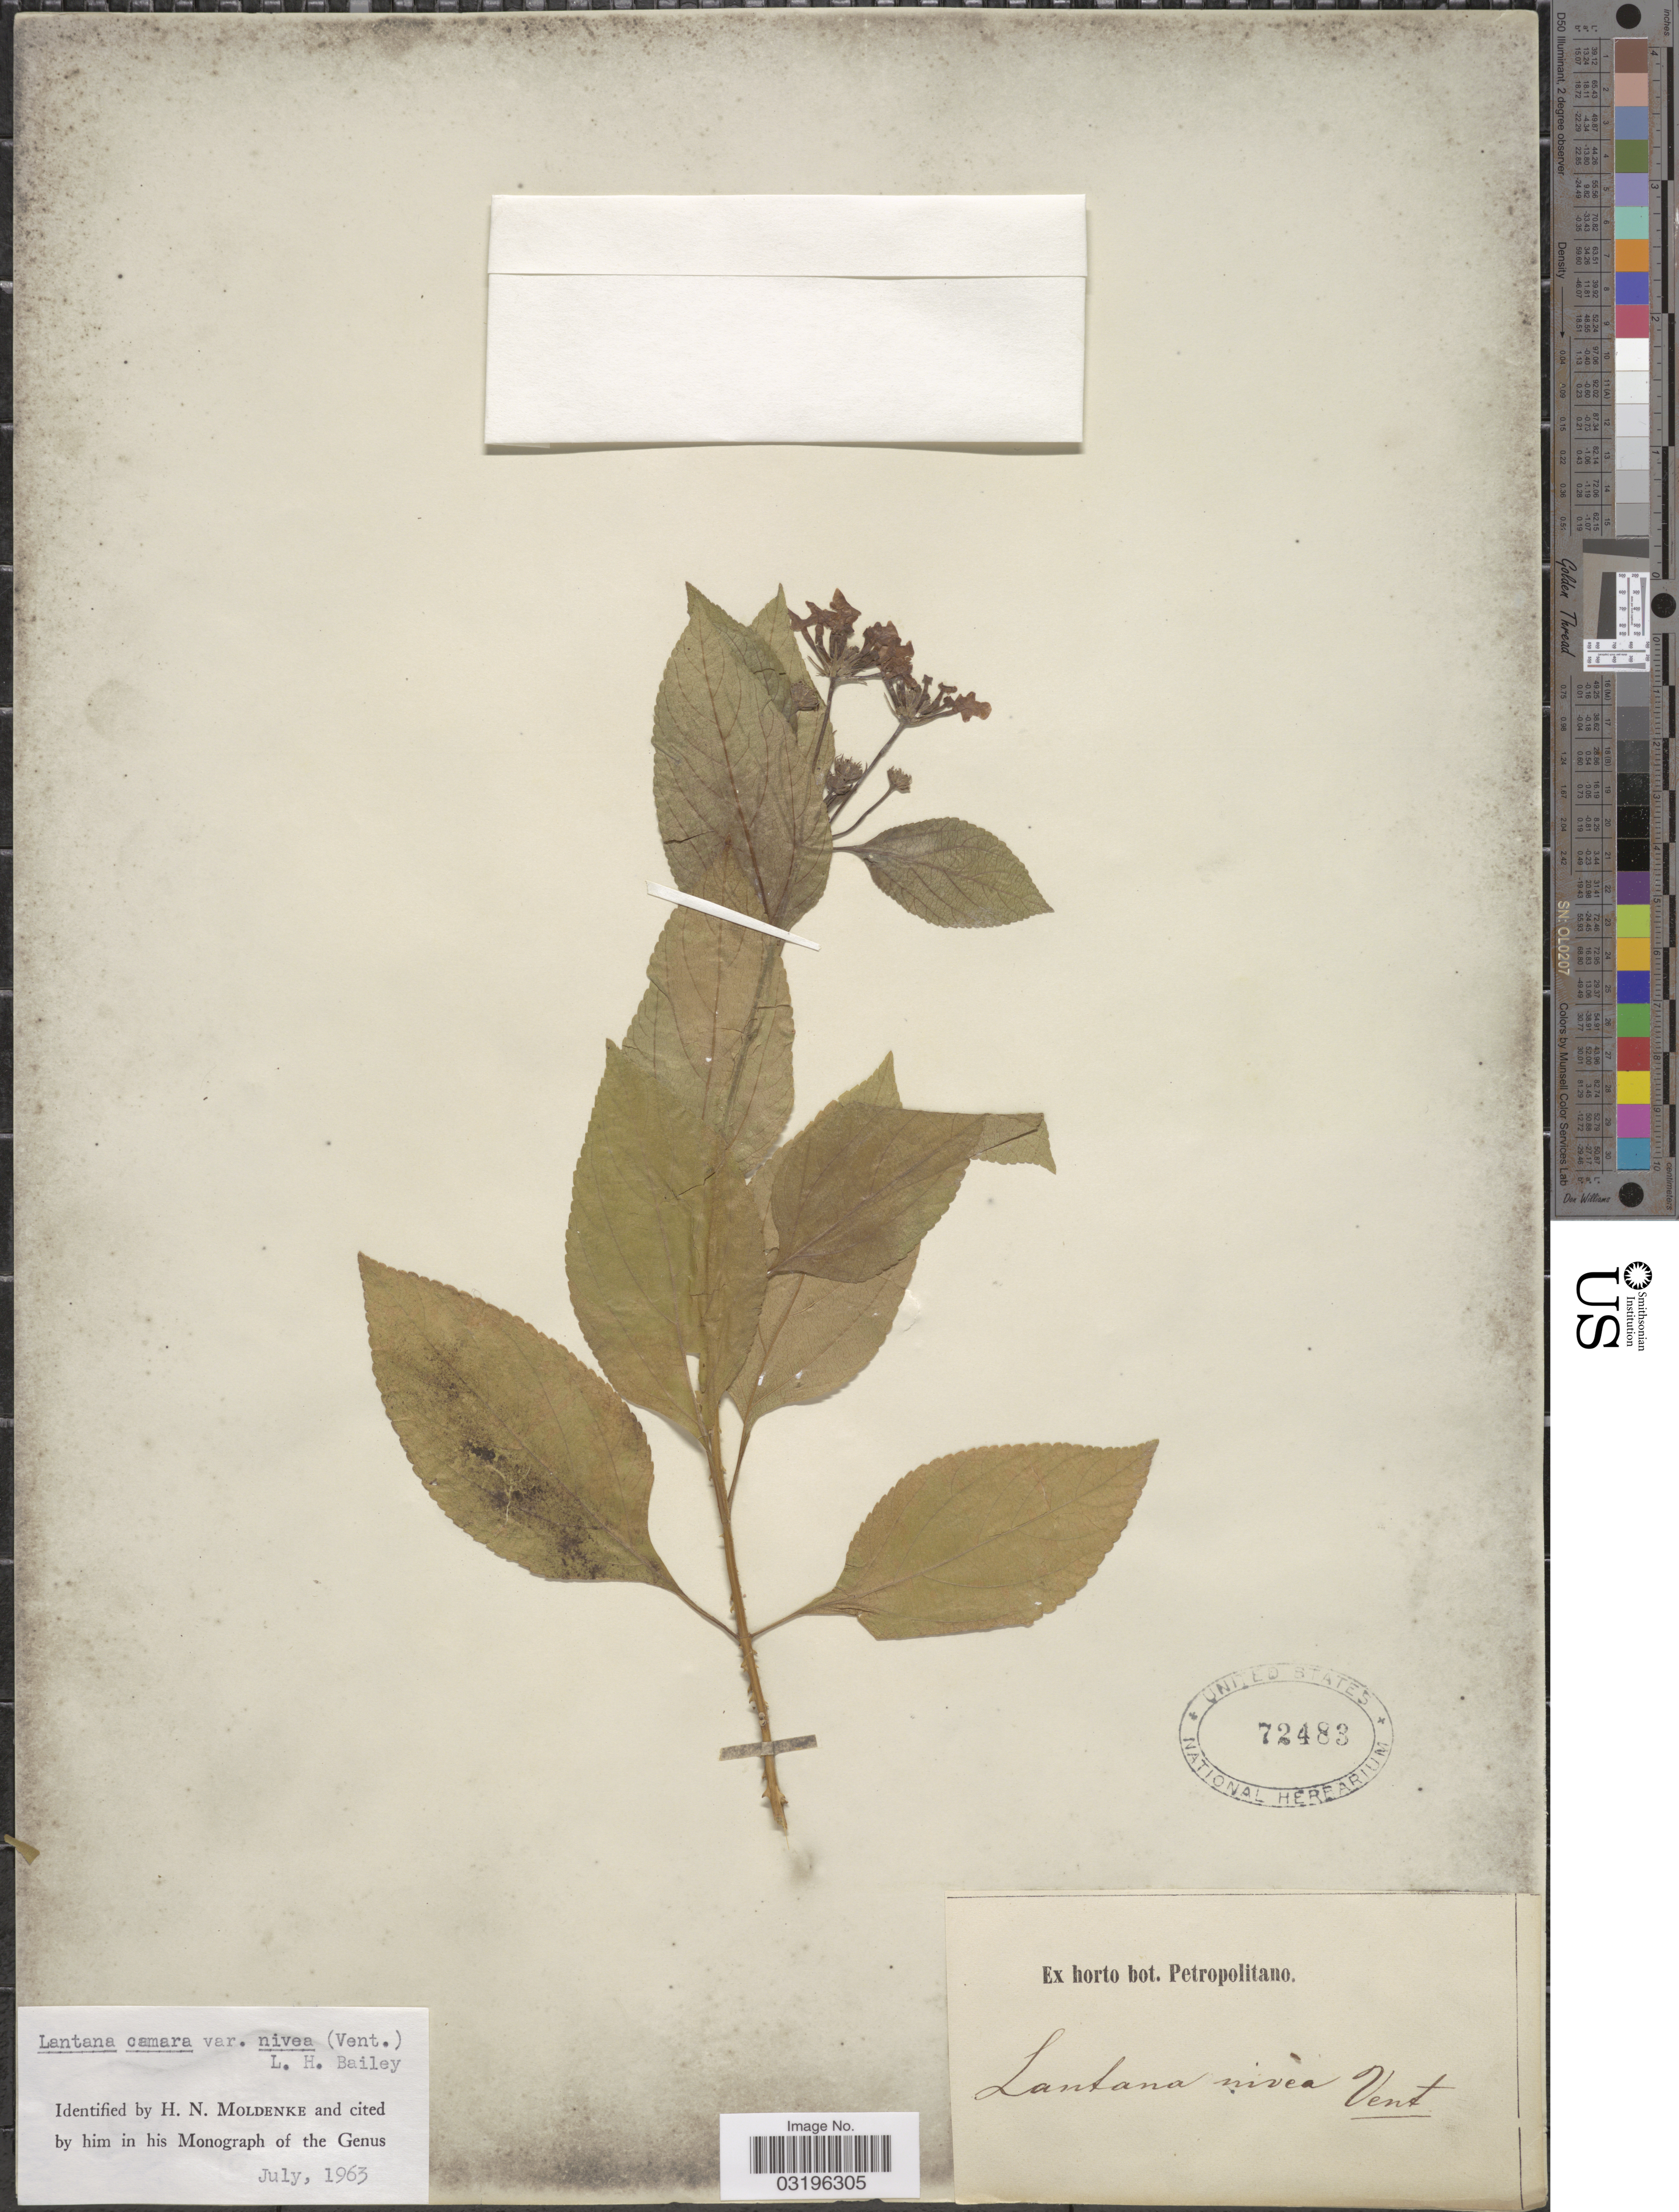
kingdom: Plantae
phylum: Tracheophyta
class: Magnoliopsida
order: Lamiales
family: Verbenaceae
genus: Lantana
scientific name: Lantana camara var. nivea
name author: (Vent.) L.H. Bailey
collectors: ex Horto Bot. Petropolitano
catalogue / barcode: US 72483